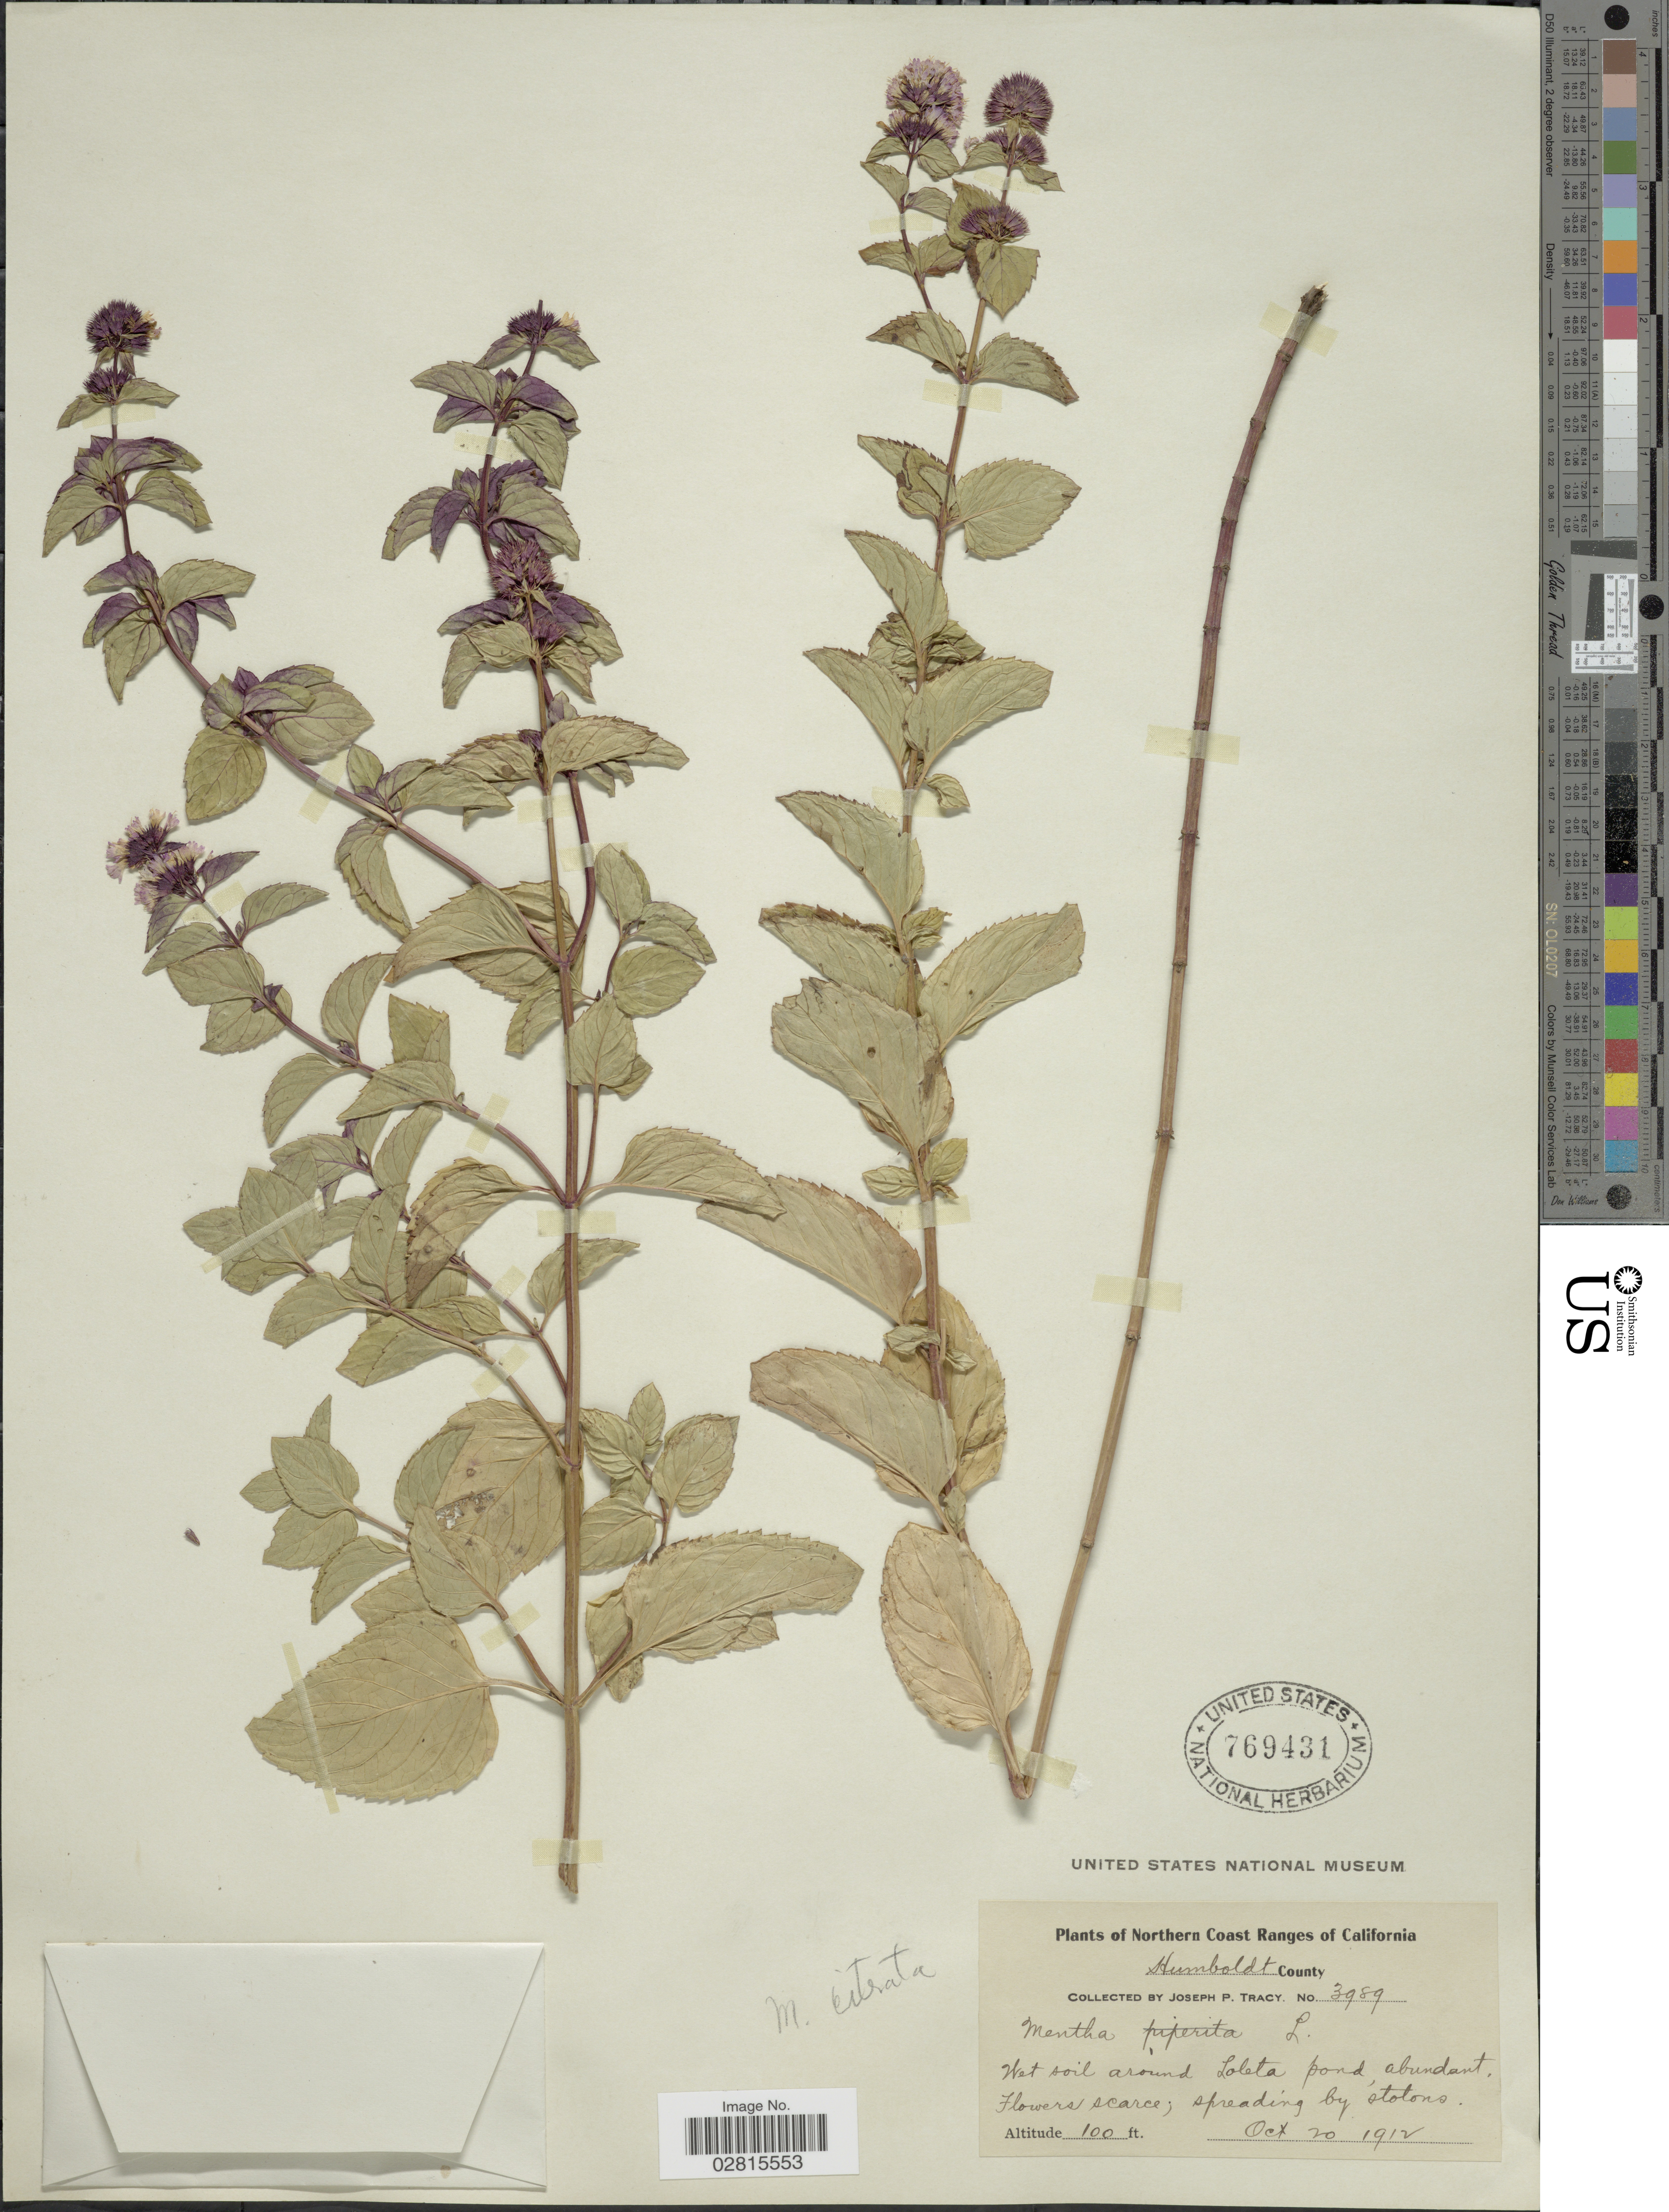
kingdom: Plantae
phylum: Tracheophyta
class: Magnoliopsida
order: Lamiales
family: Lamiaceae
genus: Mentha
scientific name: Mentha citrata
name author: Ehrh.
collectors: J. Tracy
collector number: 3989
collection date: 1912-10-20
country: United States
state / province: California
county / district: Humboldt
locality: Northern Coast Region of California, Humboldt County, around Loleta pond.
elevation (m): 30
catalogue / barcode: US 769431